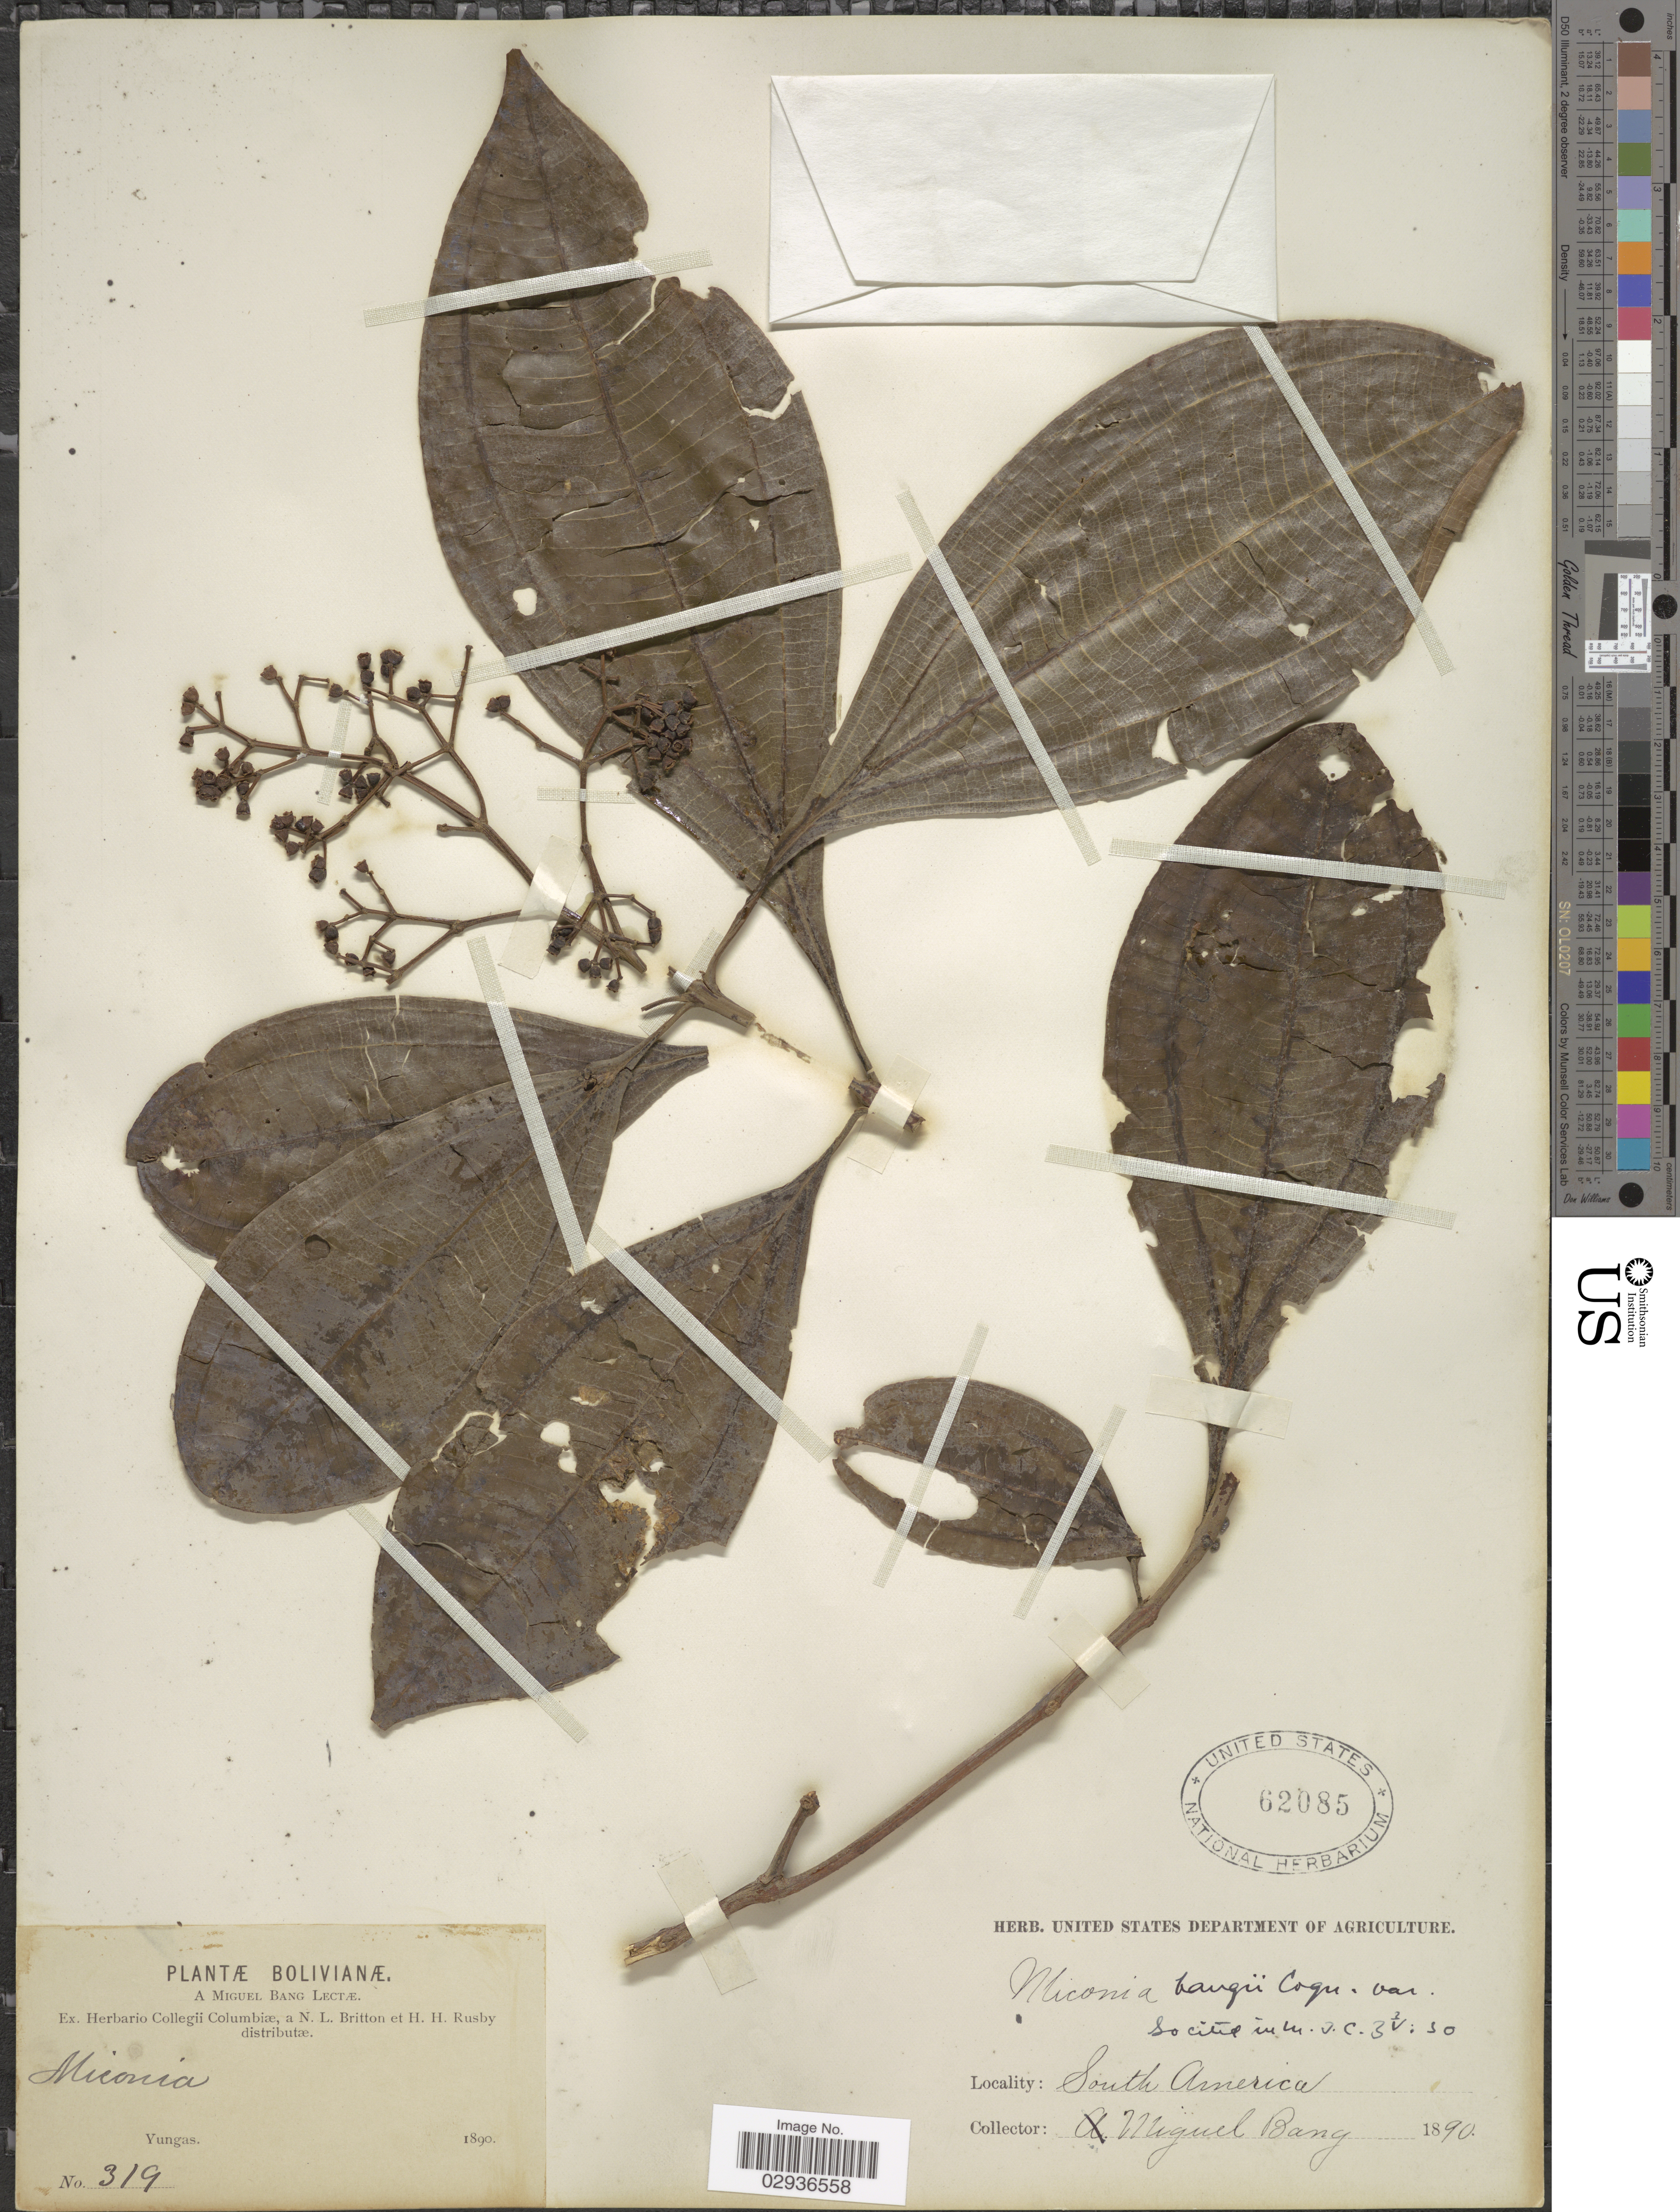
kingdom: Plantae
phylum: Tracheophyta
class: Magnoliopsida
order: Myrtales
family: Melastomataceae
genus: Miconia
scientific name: Miconia bangii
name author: Cogn.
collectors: M. Bang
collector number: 319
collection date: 1890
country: Bolivia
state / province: La Paz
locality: Yungas.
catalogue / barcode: US 62085